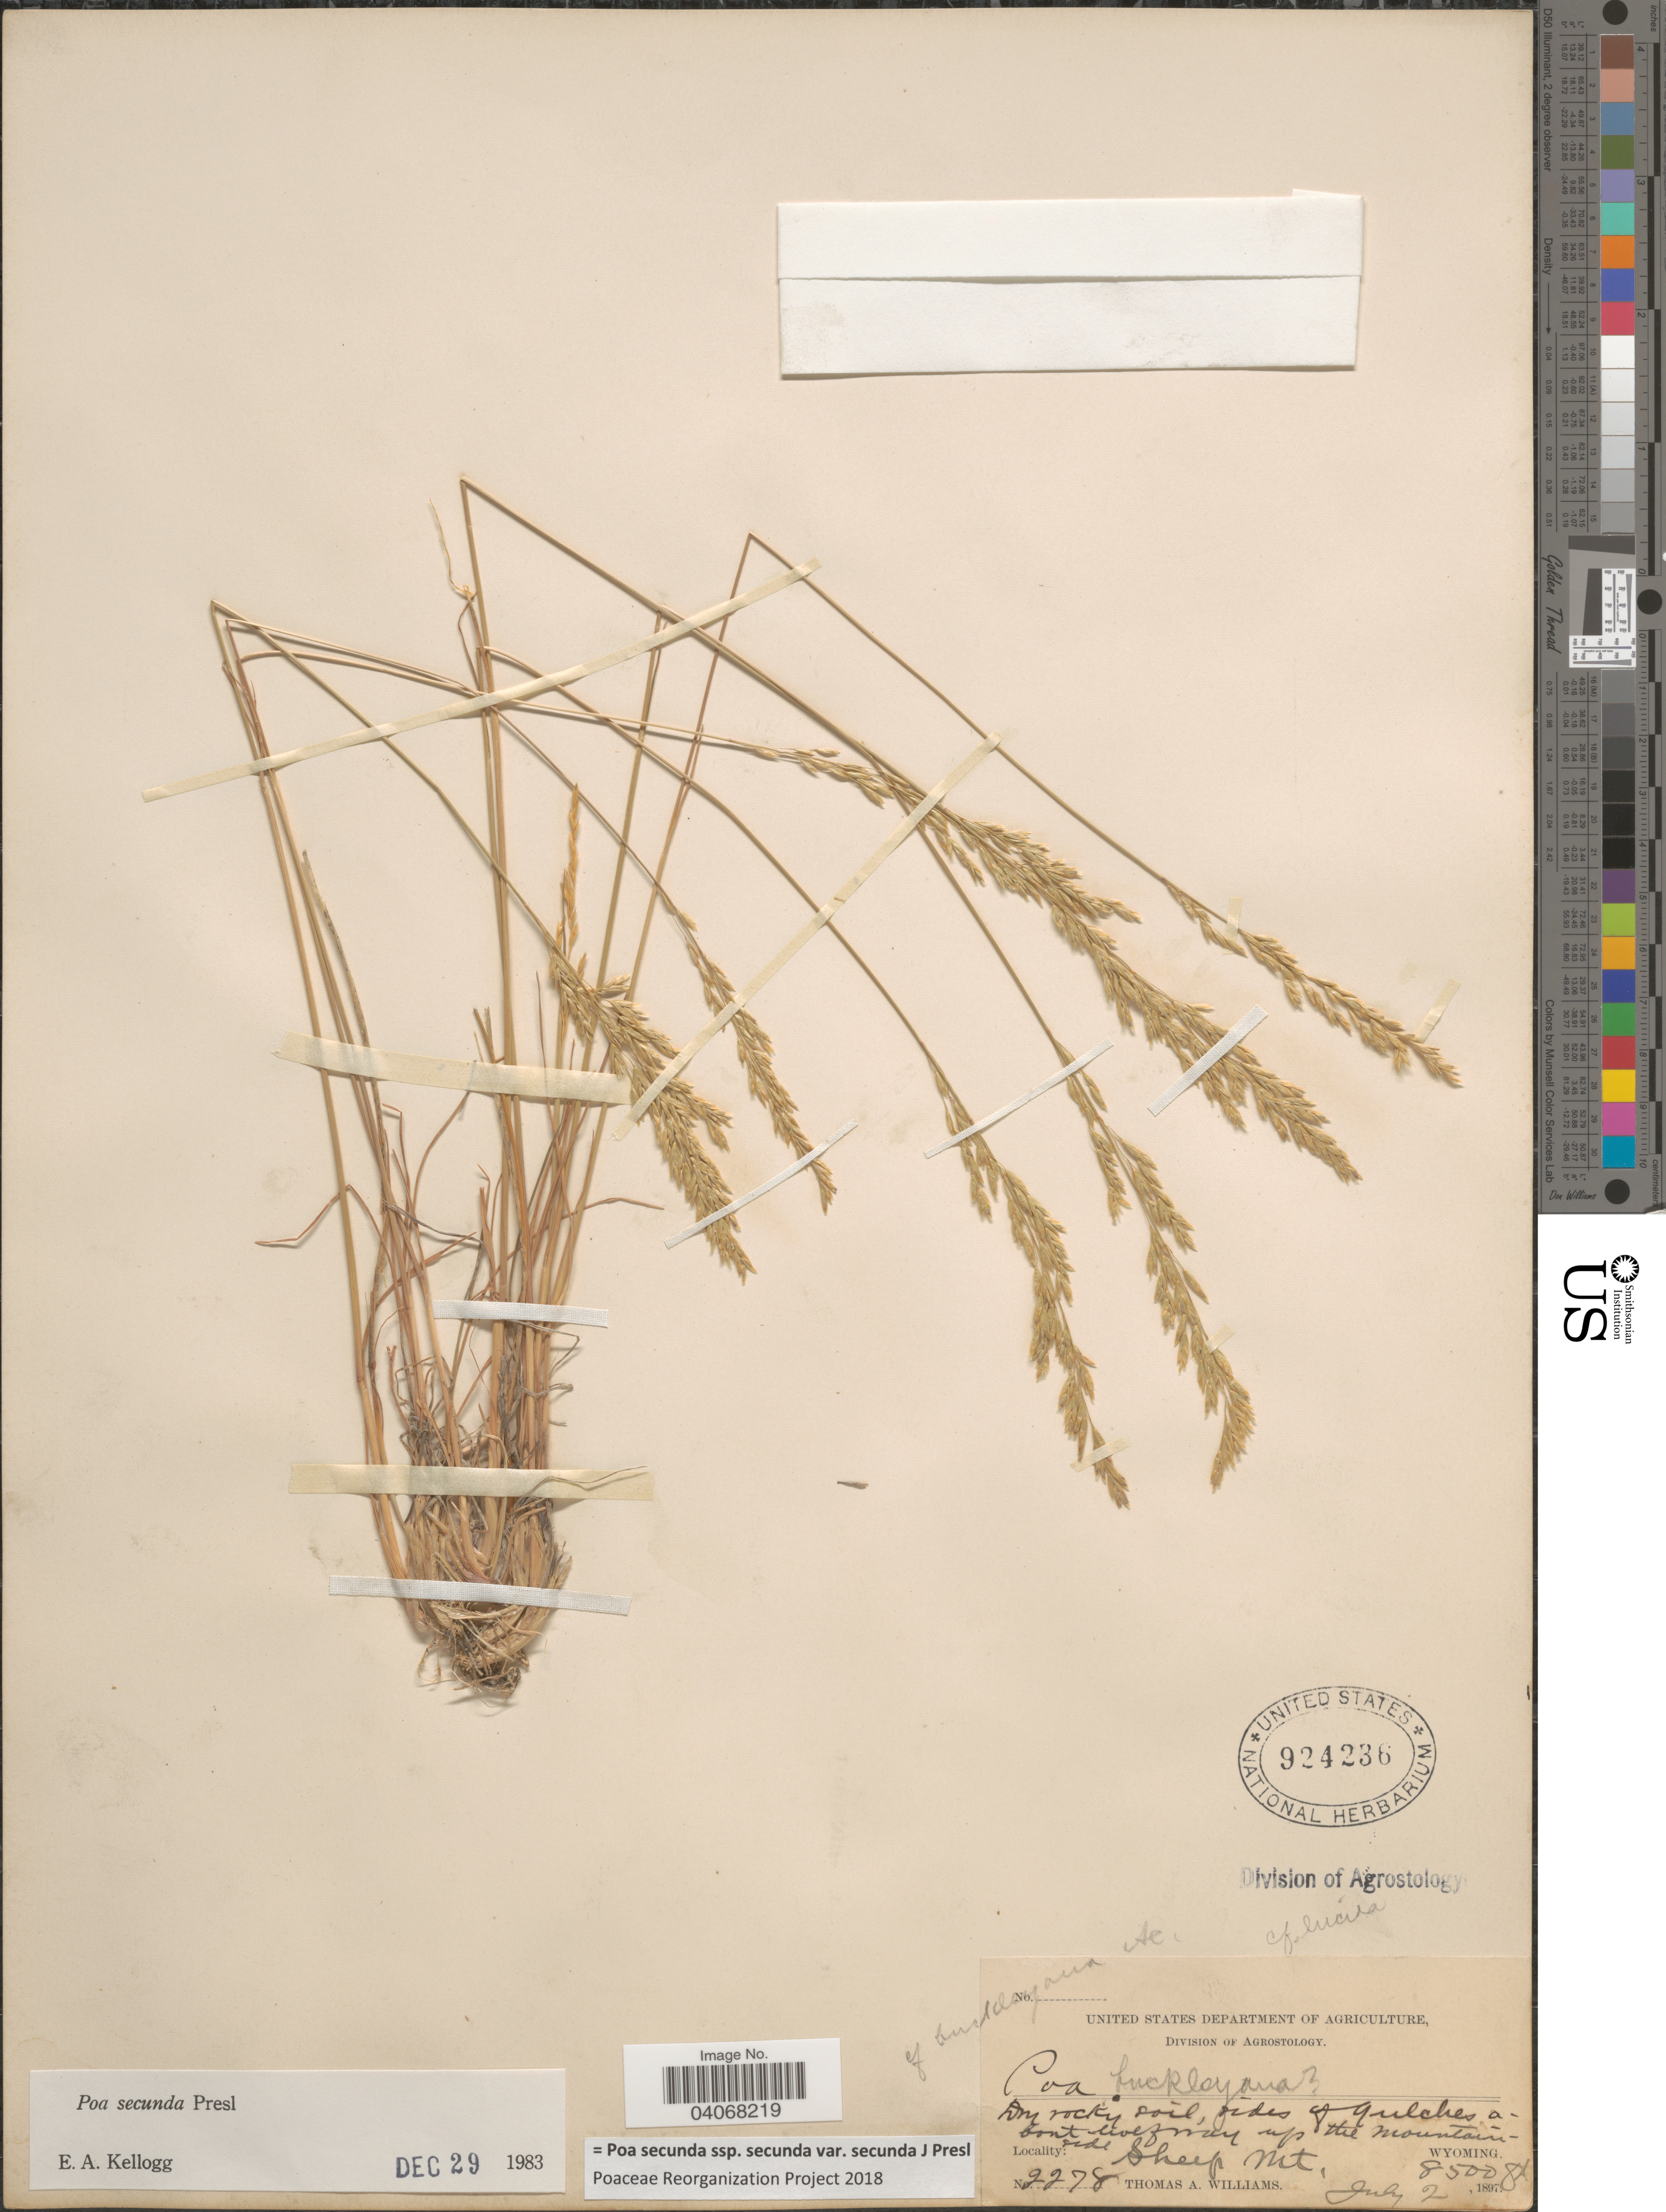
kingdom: Plantae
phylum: Tracheophyta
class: Liliopsida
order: Poales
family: Poaceae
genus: Poa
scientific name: Poa secunda subsp. secunda var. secunda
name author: J. Presl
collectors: T. A. Williams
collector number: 2278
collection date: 1897-07-02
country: United States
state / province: Wyoming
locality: Dry rocky soil, sides of gulches about halfway up the mountain side Sheep Mt.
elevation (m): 2591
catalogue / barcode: US 924236